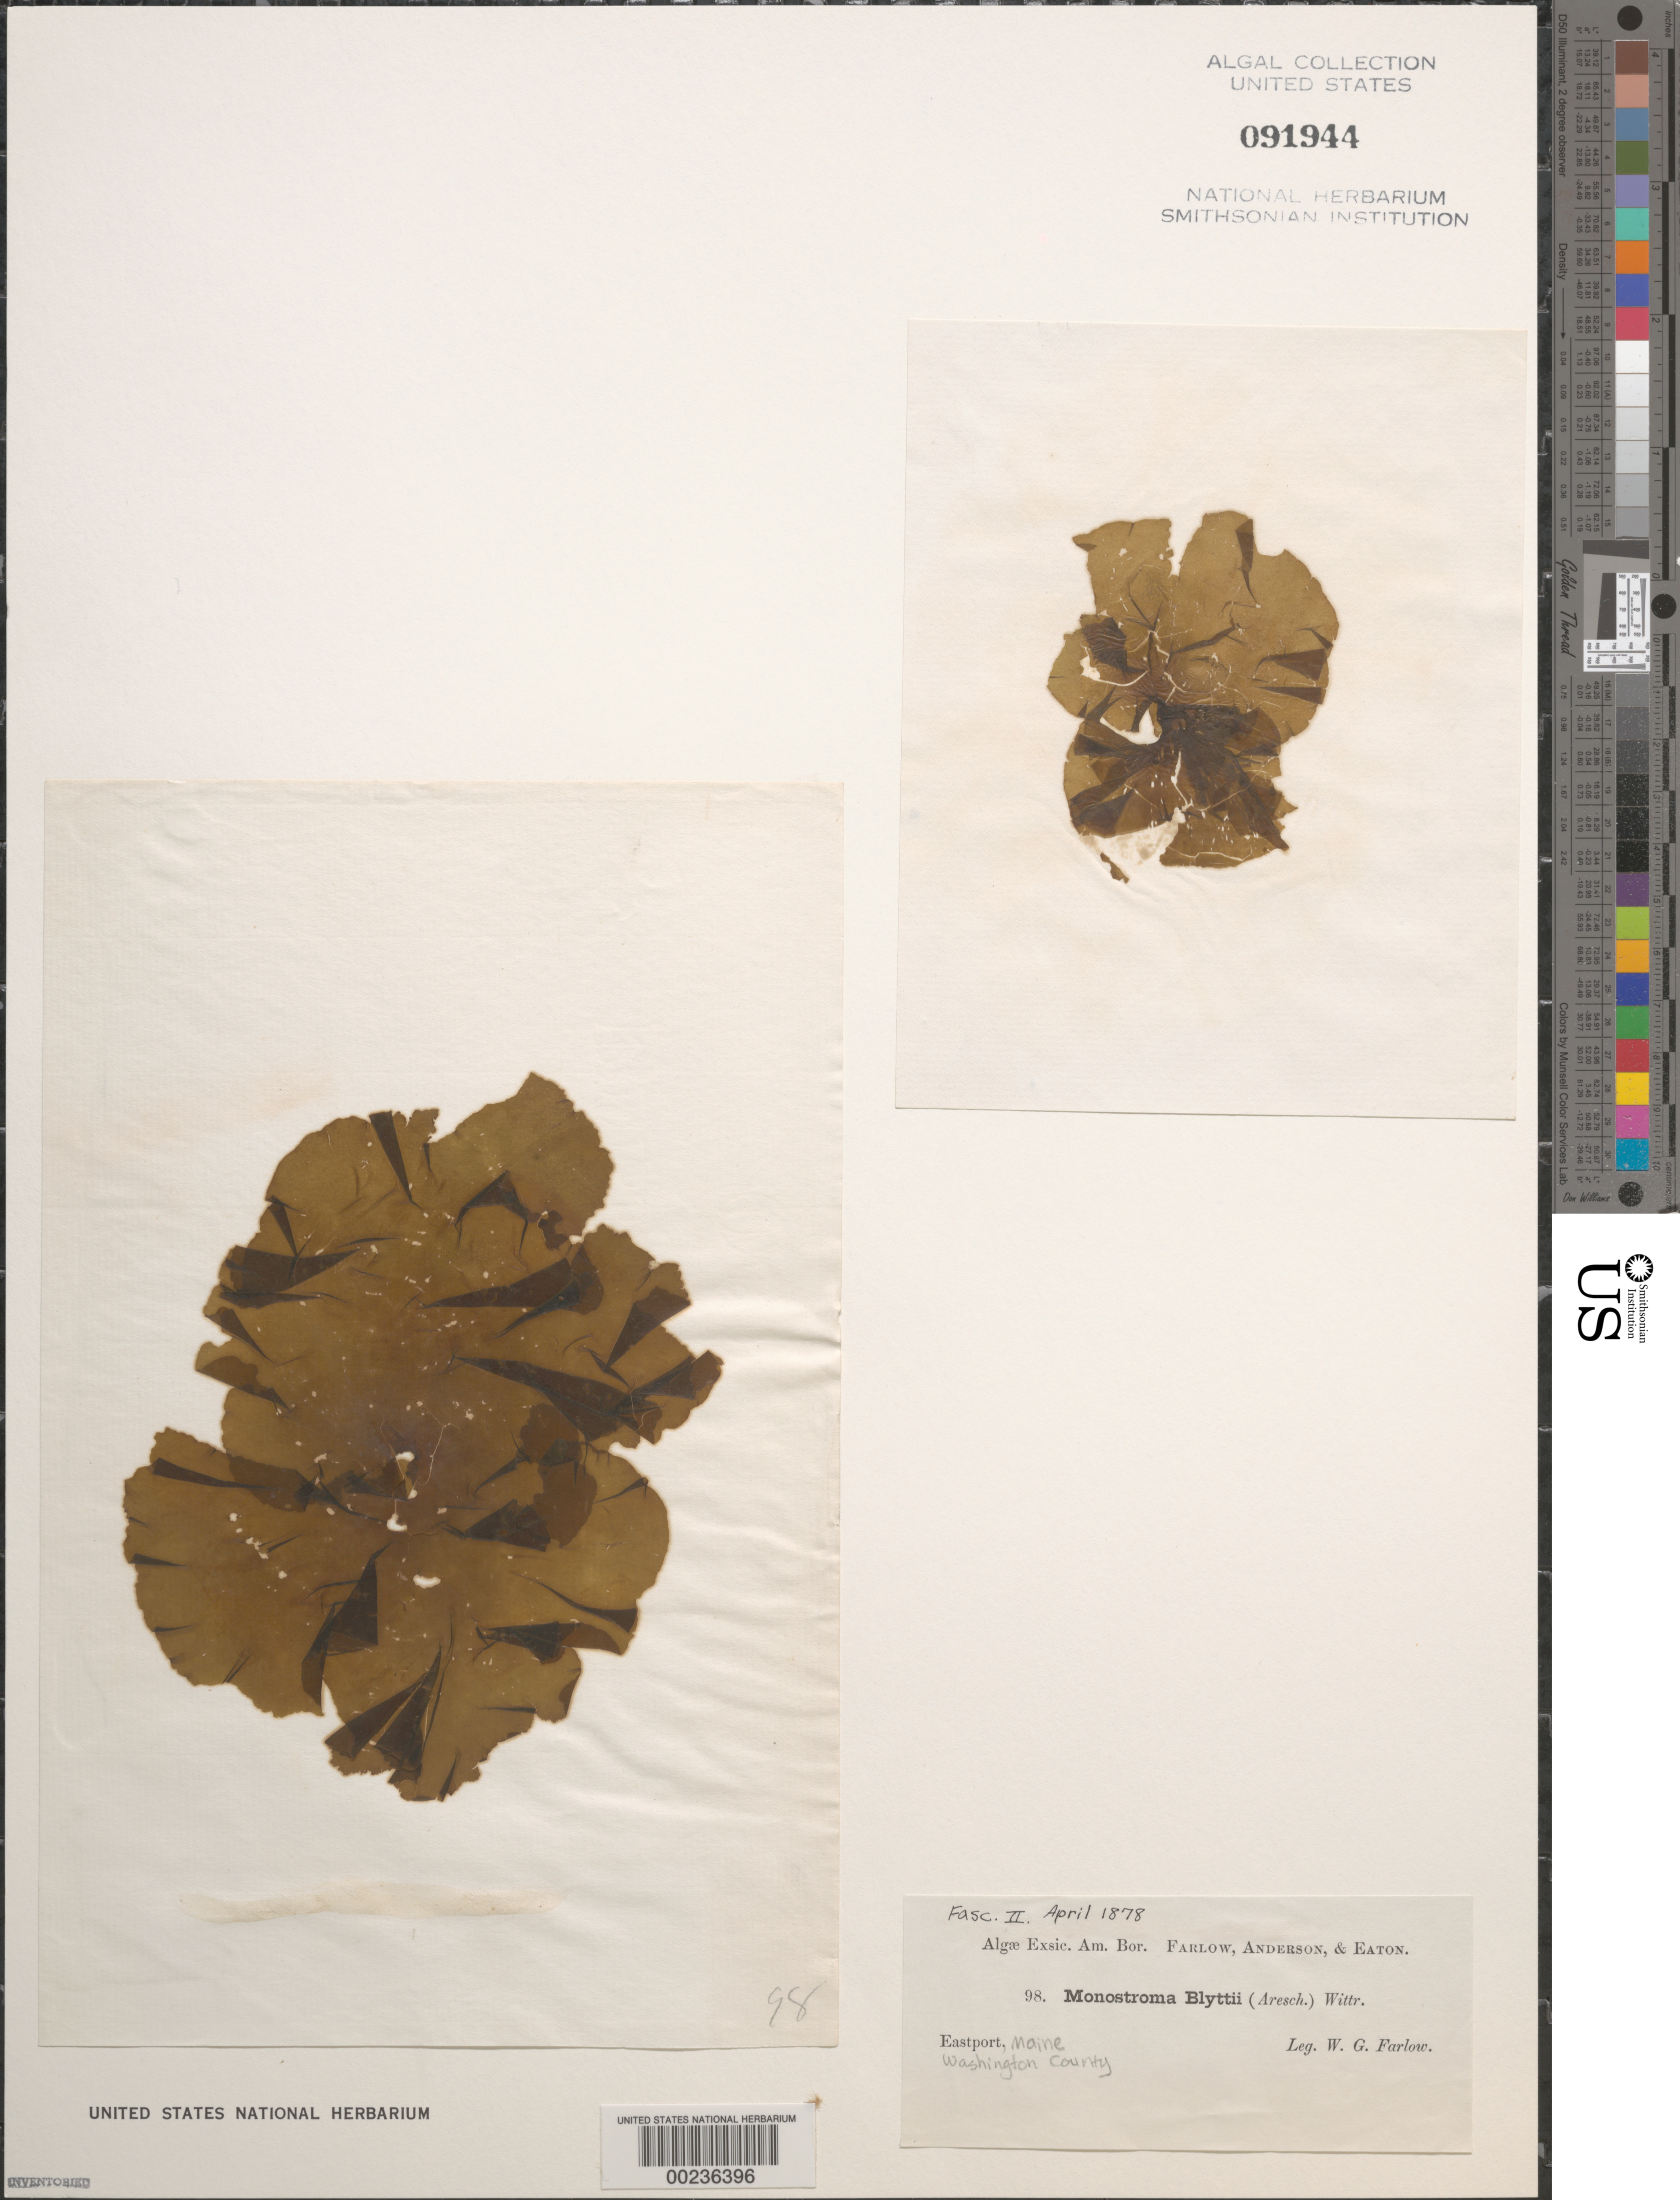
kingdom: Plantae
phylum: Chlorophyta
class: Ulvophyceae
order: Ulvales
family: Ulvaceae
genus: Ulvaria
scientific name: Ulvaria obscura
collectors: W. G. Farlow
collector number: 98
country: United States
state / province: Maine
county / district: Washington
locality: Eastport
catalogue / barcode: US 91944